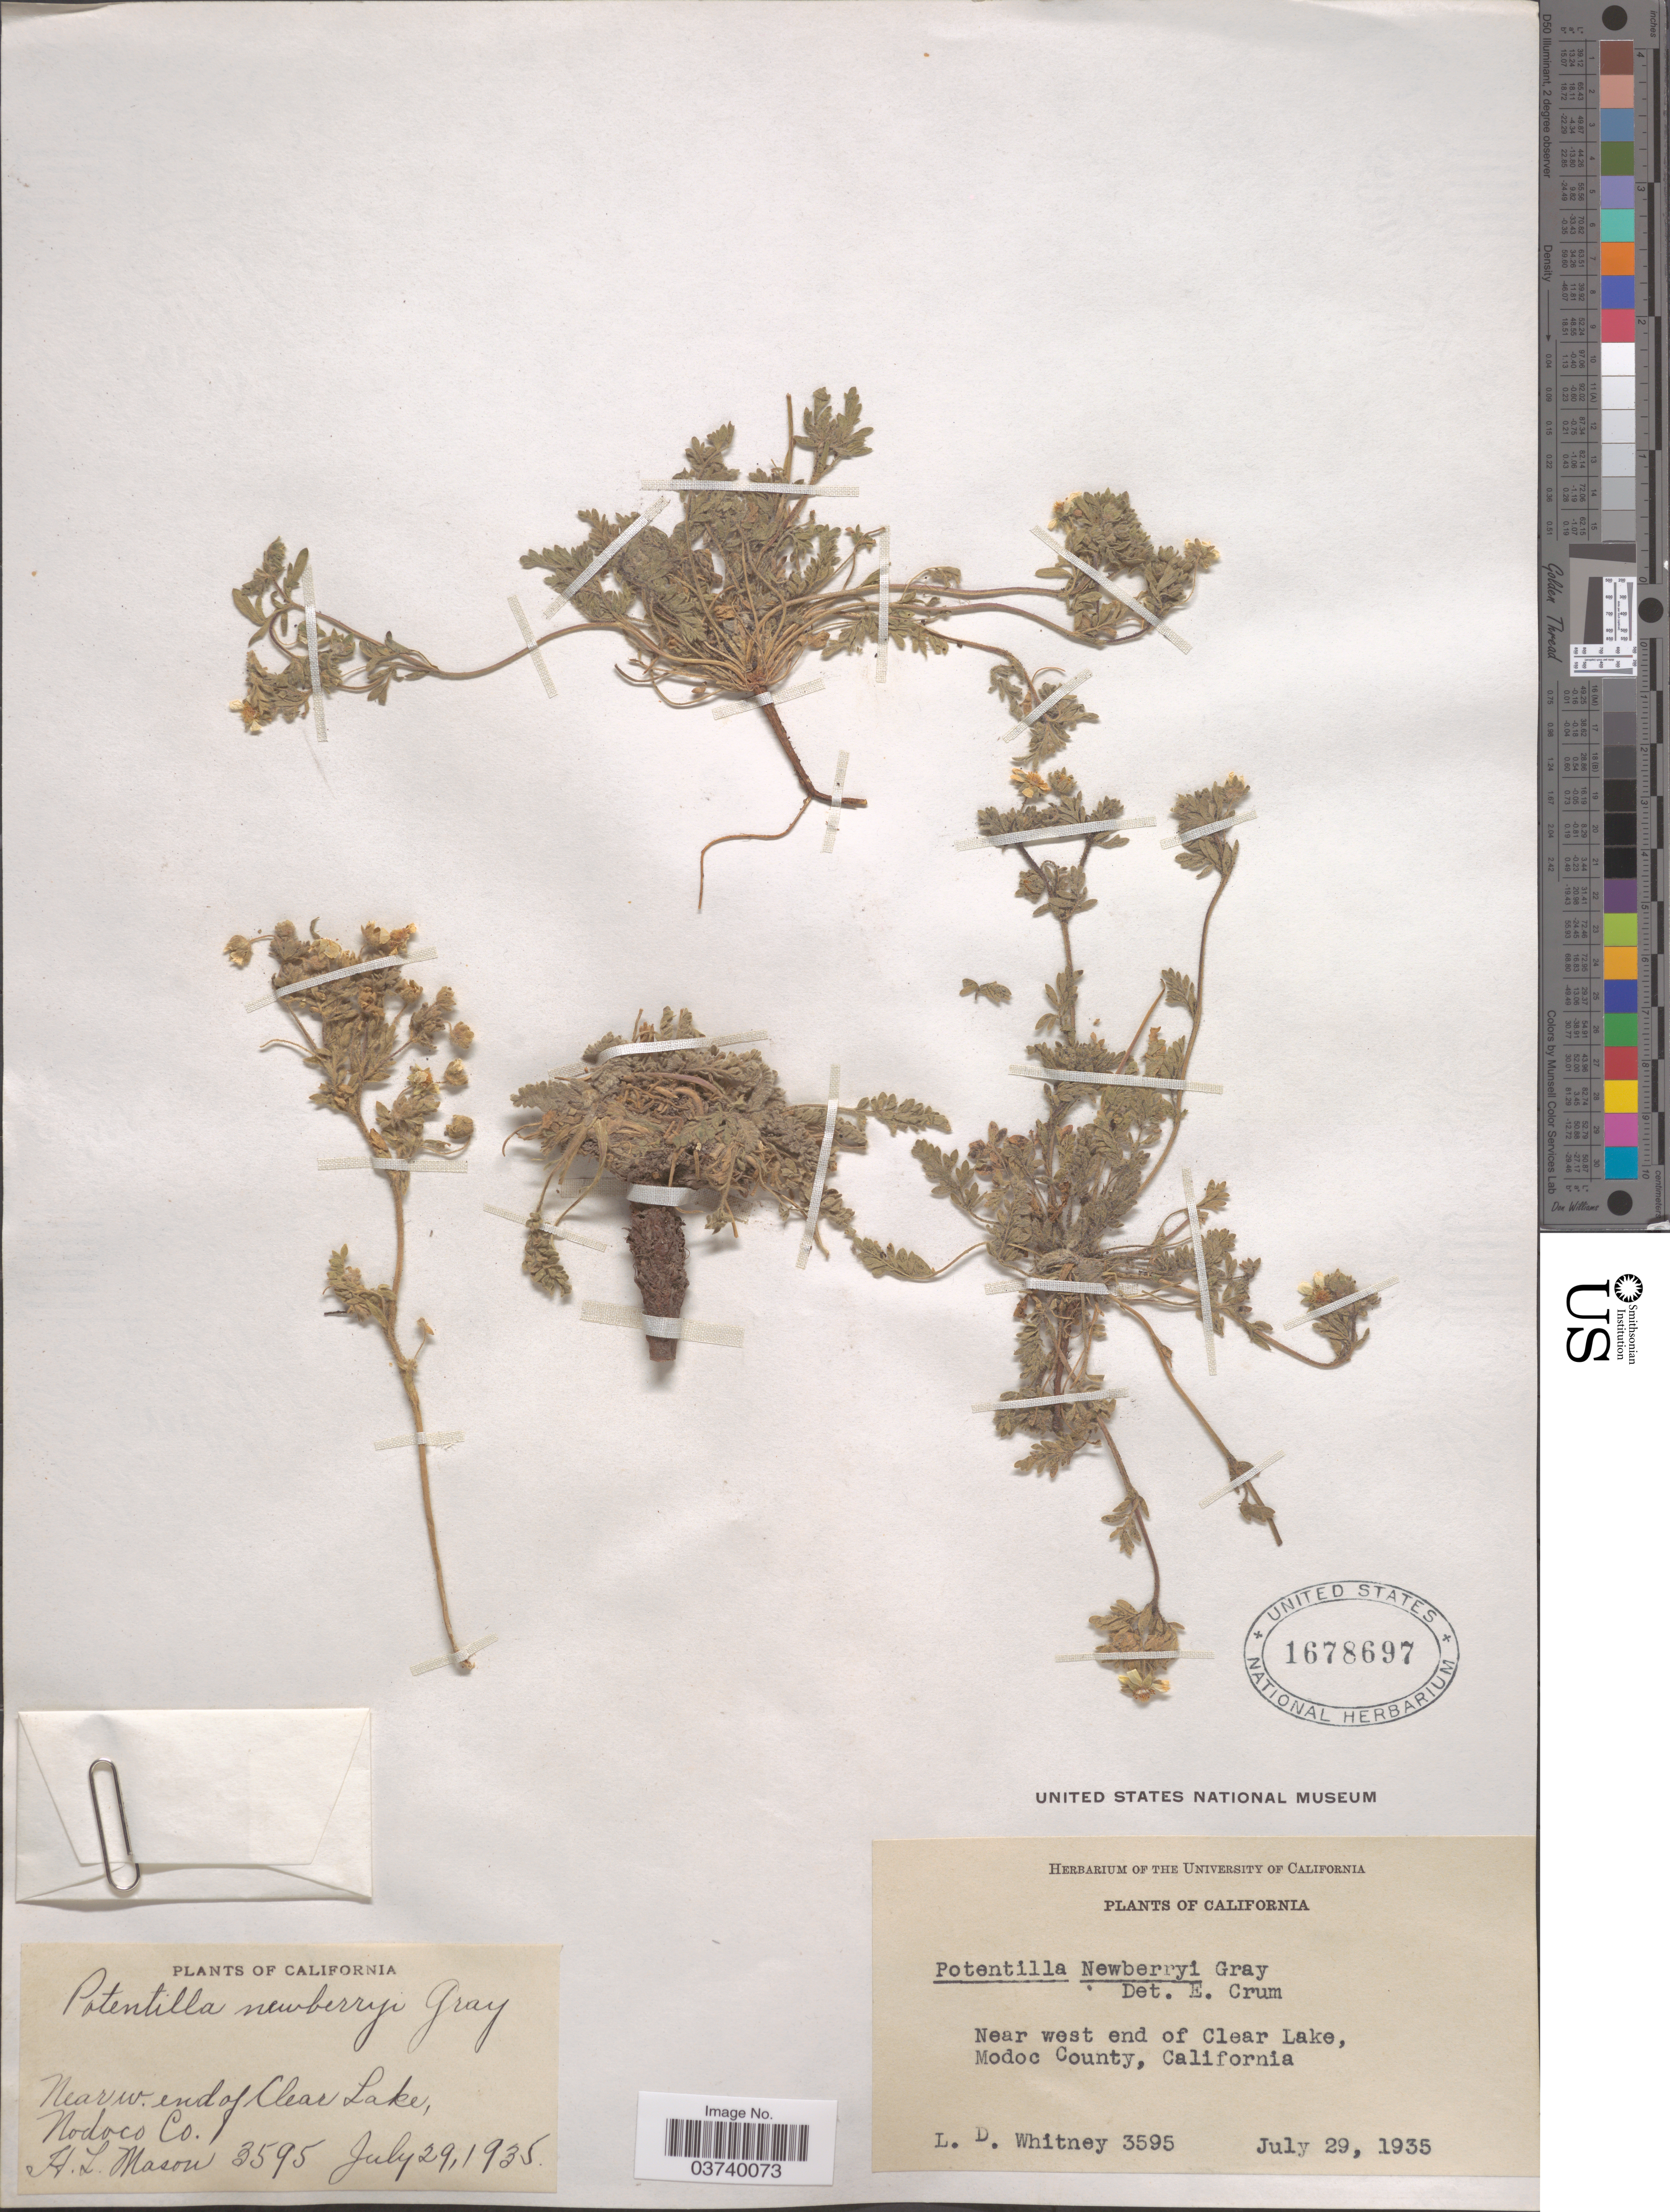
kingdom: Plantae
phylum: Tracheophyta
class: Magnoliopsida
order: Rosales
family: Rosaceae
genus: Potentilla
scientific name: Potentilla newberryi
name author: A. Gray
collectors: L. Whitney & H. L. Mason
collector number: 3595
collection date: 1935-07-29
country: United States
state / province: California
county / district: Modoc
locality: Near west end of Clear Lake, Modoc County.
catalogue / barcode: US 1678697